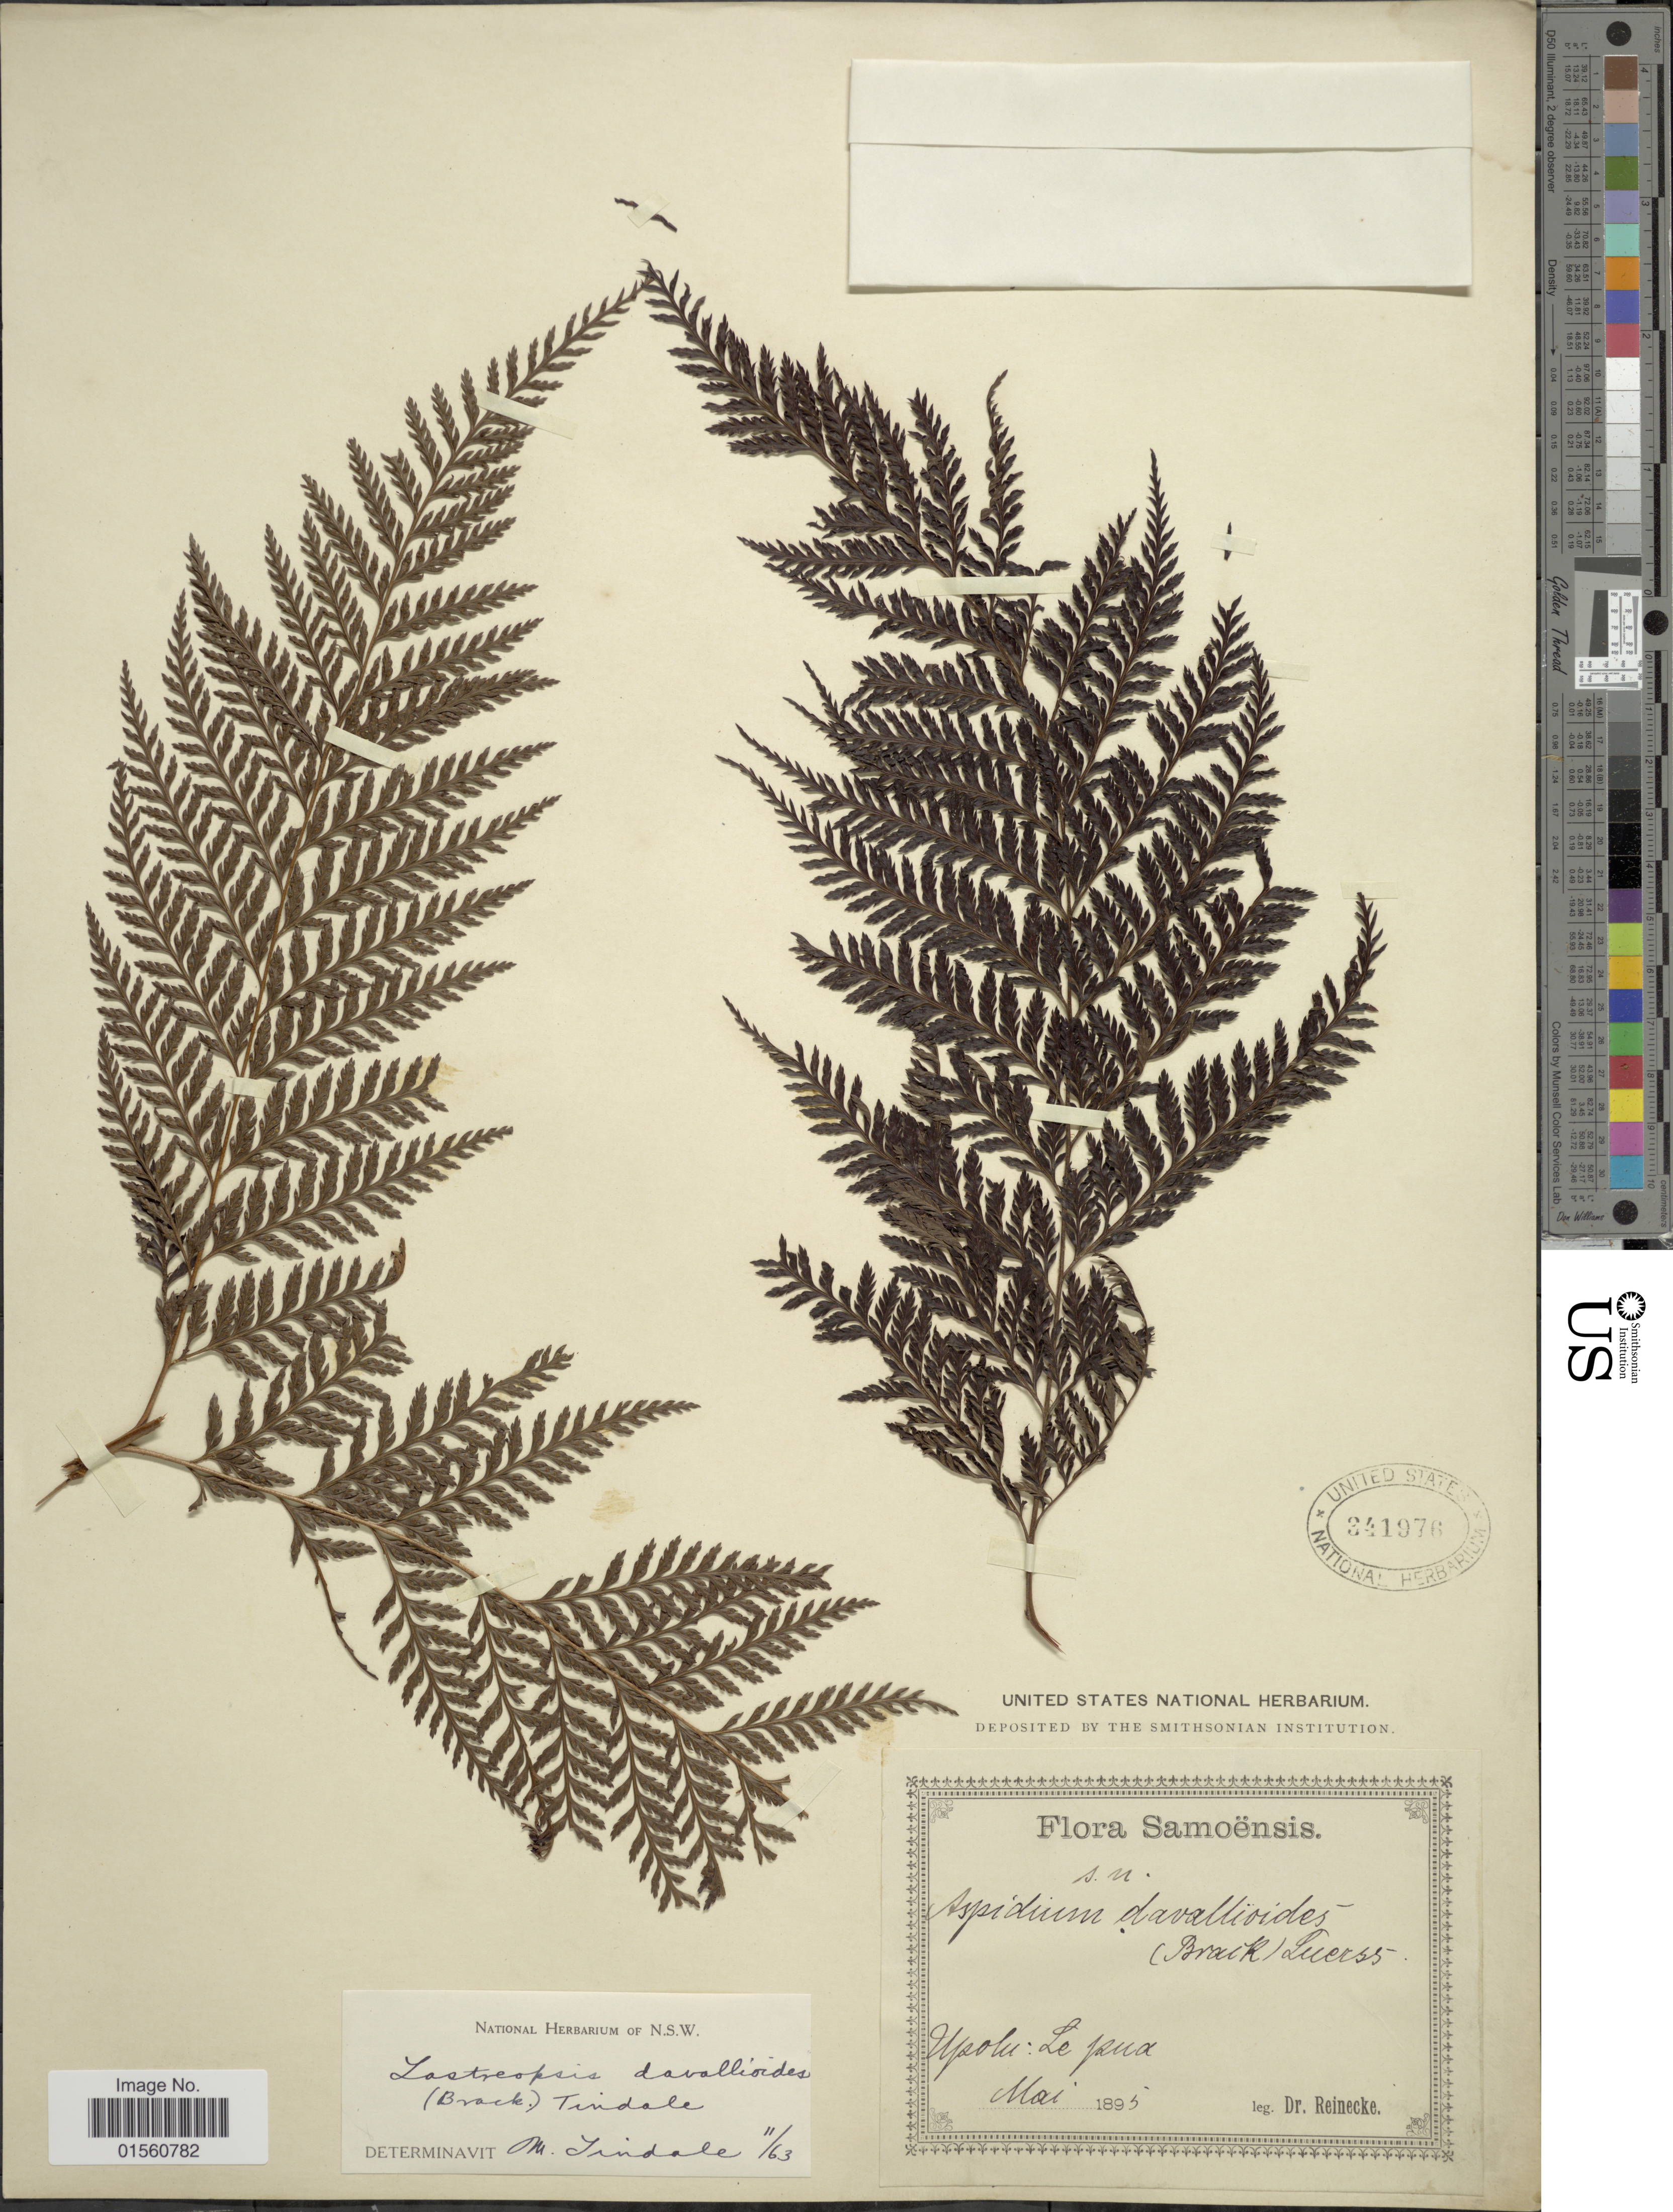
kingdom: Plantae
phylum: Tracheophyta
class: Polypodiopsida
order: Polypodiales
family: Dryopteridaceae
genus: Lastreopsis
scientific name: Lastreopsis davallioides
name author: (Brack.) Tindale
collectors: -- Reinecke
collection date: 1895-05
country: Samoa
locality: Samoënses, Upolu: Le Pua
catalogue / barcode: US 341976